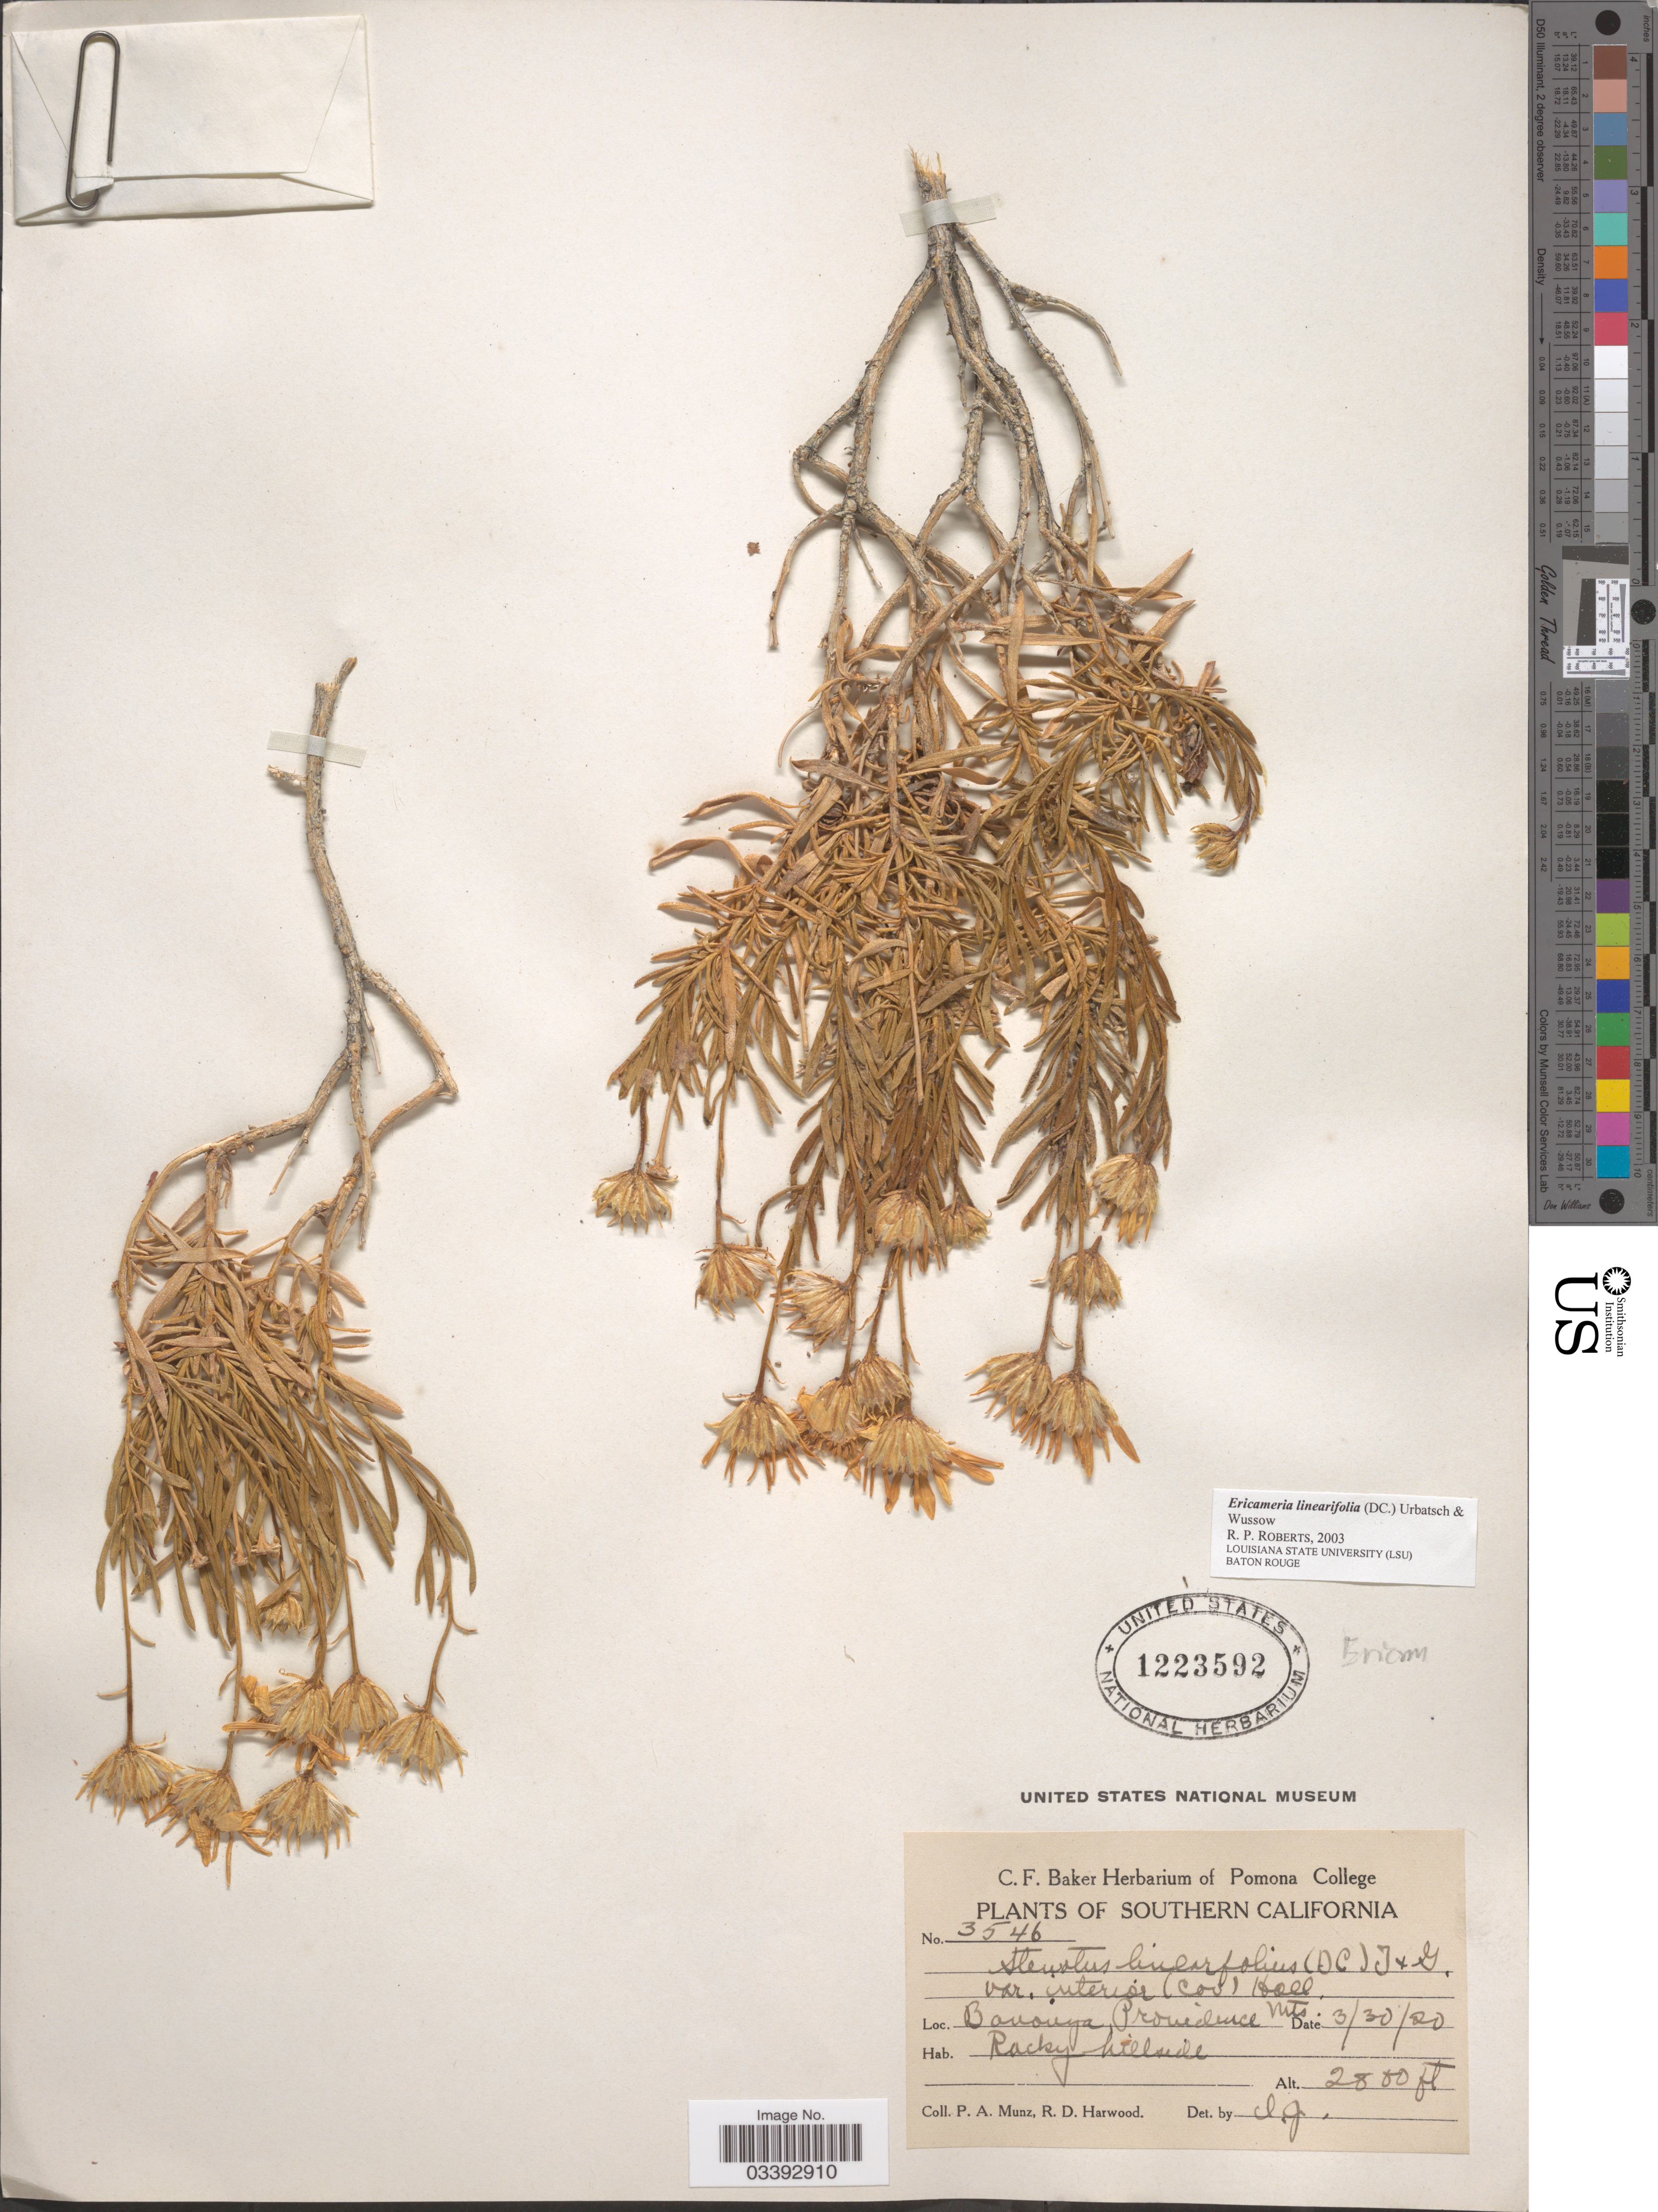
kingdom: Plantae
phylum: Tracheophyta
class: Magnoliopsida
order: Asterales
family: Asteraceae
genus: Ericameria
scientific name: Ericameria linearifolia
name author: (DC.) Urbatsch & Wussow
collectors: P. A. Munz & R. Harwood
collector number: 3546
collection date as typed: Transcribed d/m/y: 30/3/20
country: United States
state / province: California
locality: Southern California. Bonanza Providence Mts., Rocky hillside.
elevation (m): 853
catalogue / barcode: US 1223592